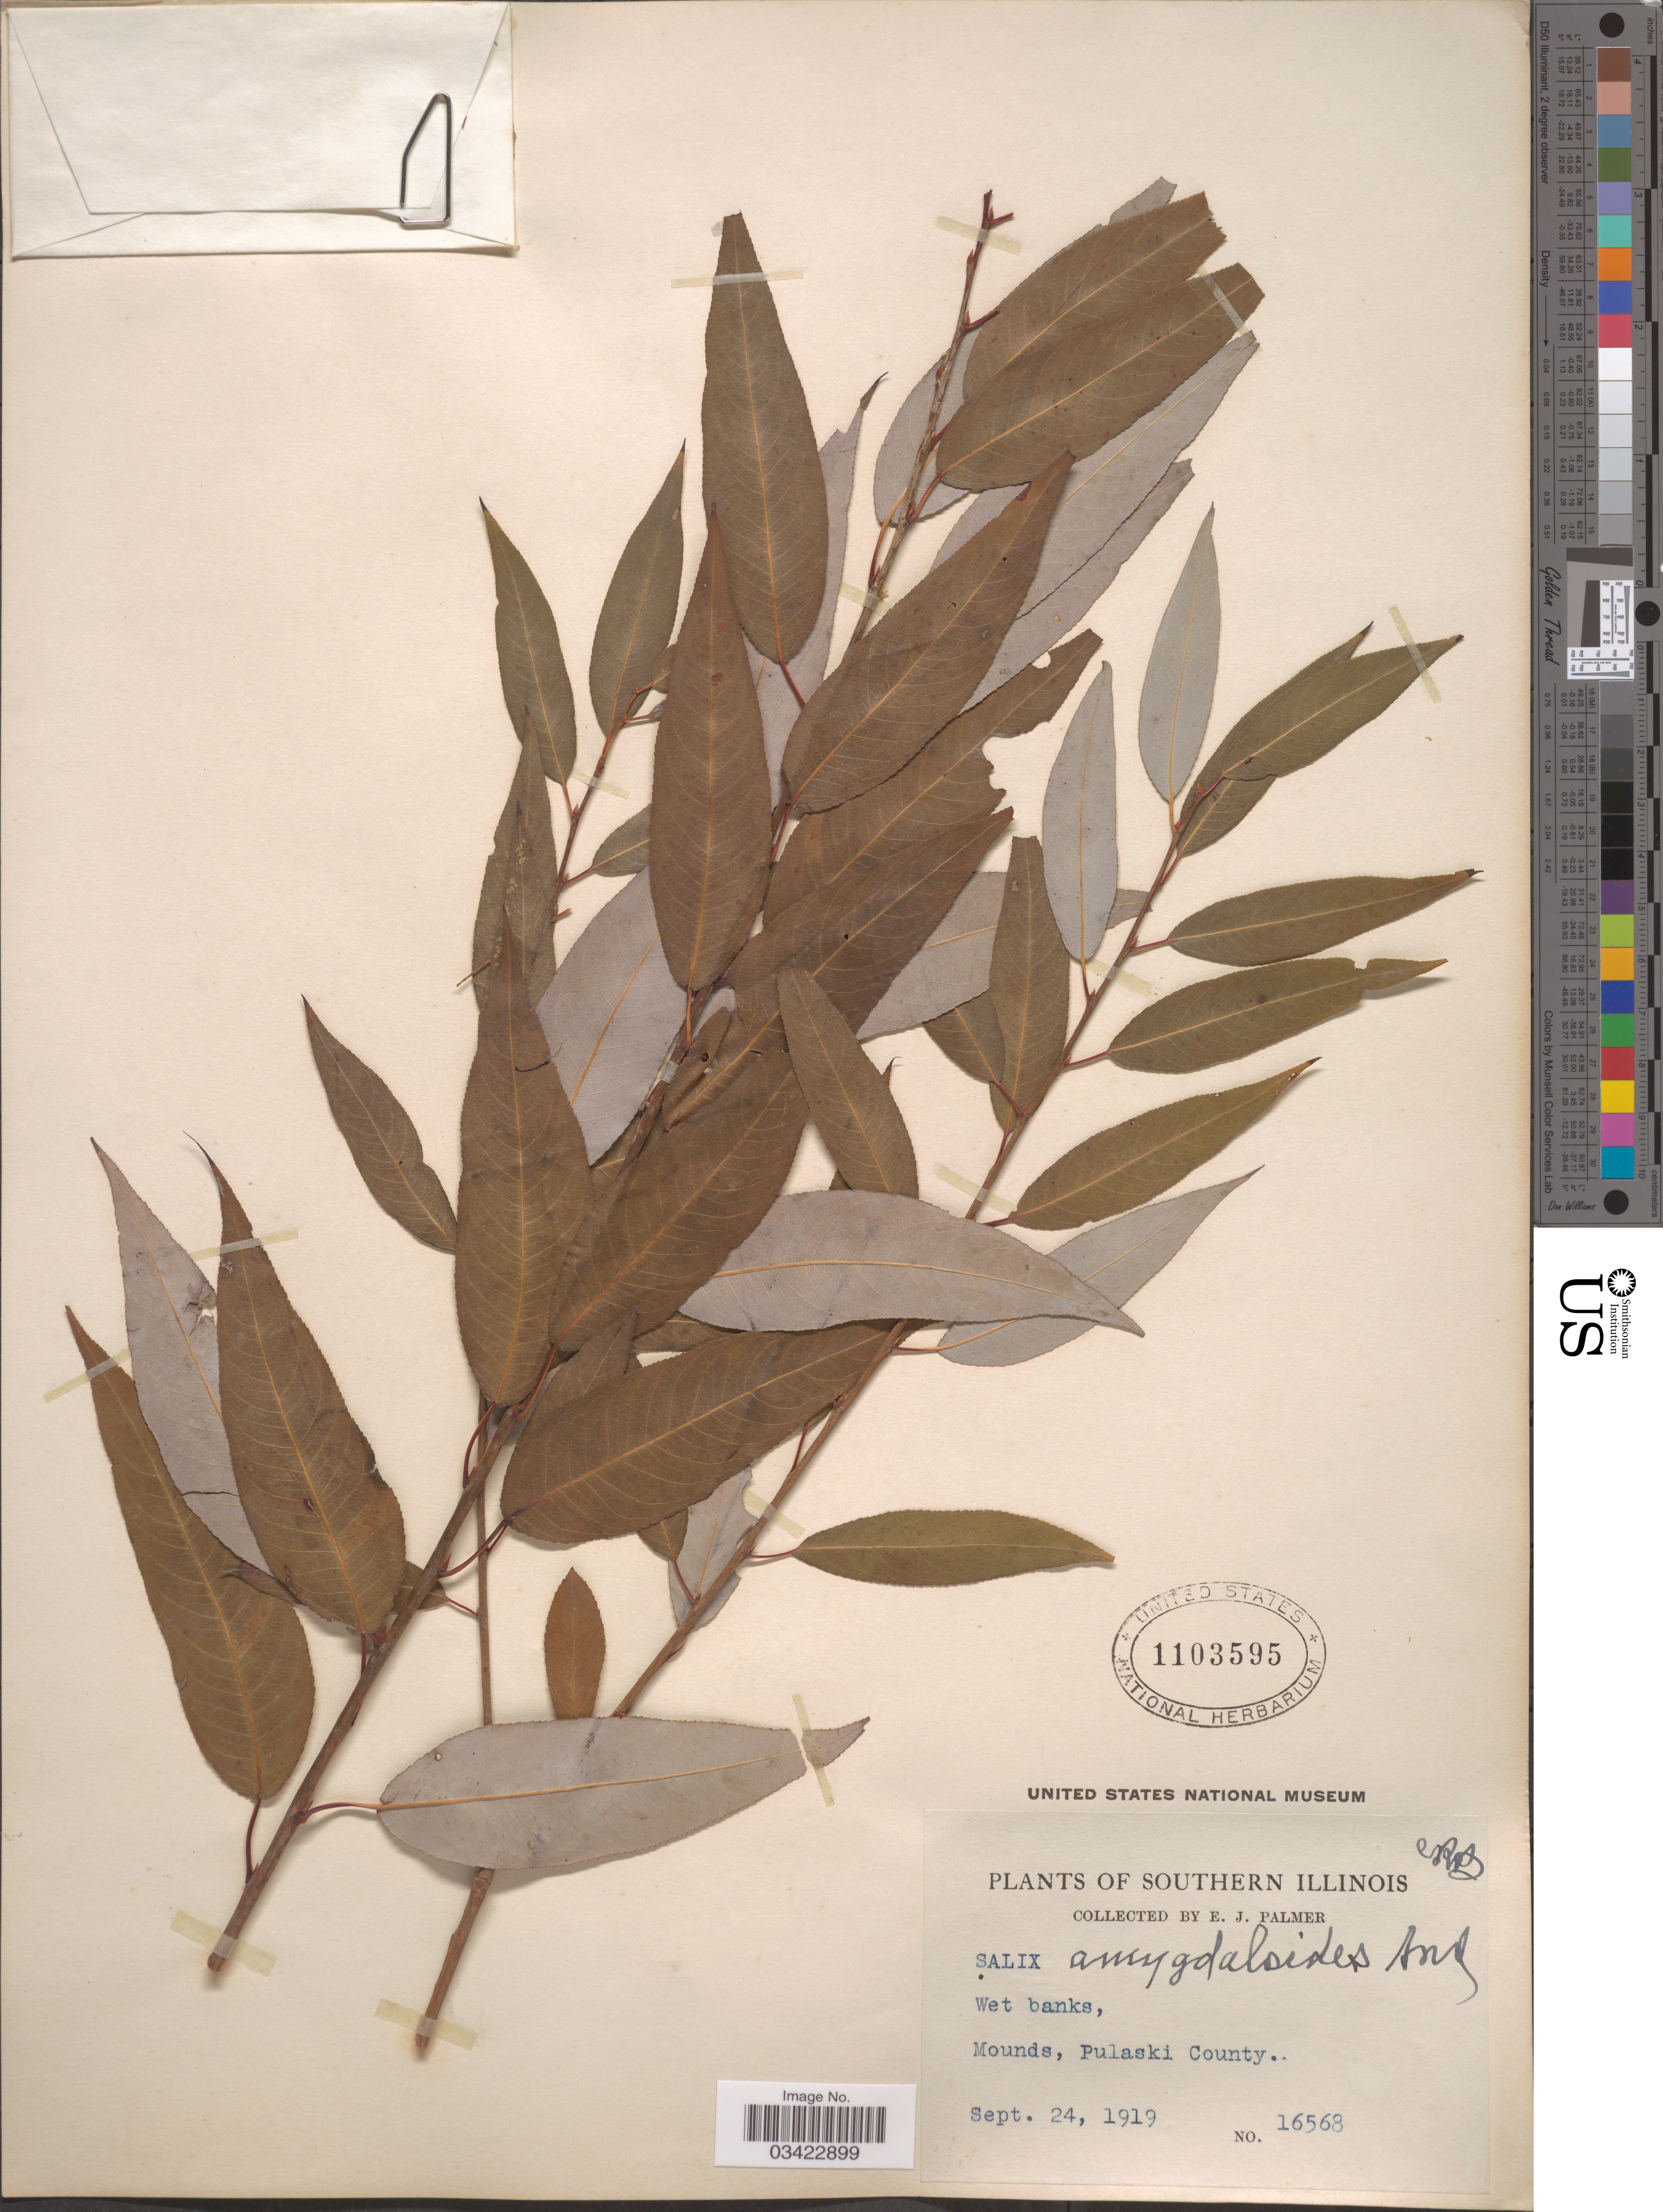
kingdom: Plantae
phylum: Tracheophyta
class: Magnoliopsida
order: Malpighiales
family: Salicaceae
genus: Salix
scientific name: Salix amygdaloides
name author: Andersson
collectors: E. J. Palmer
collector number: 16568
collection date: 1919-09-24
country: United States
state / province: Illinois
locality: Southern Illinois. Mounds, Pulaski County.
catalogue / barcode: US 1103595